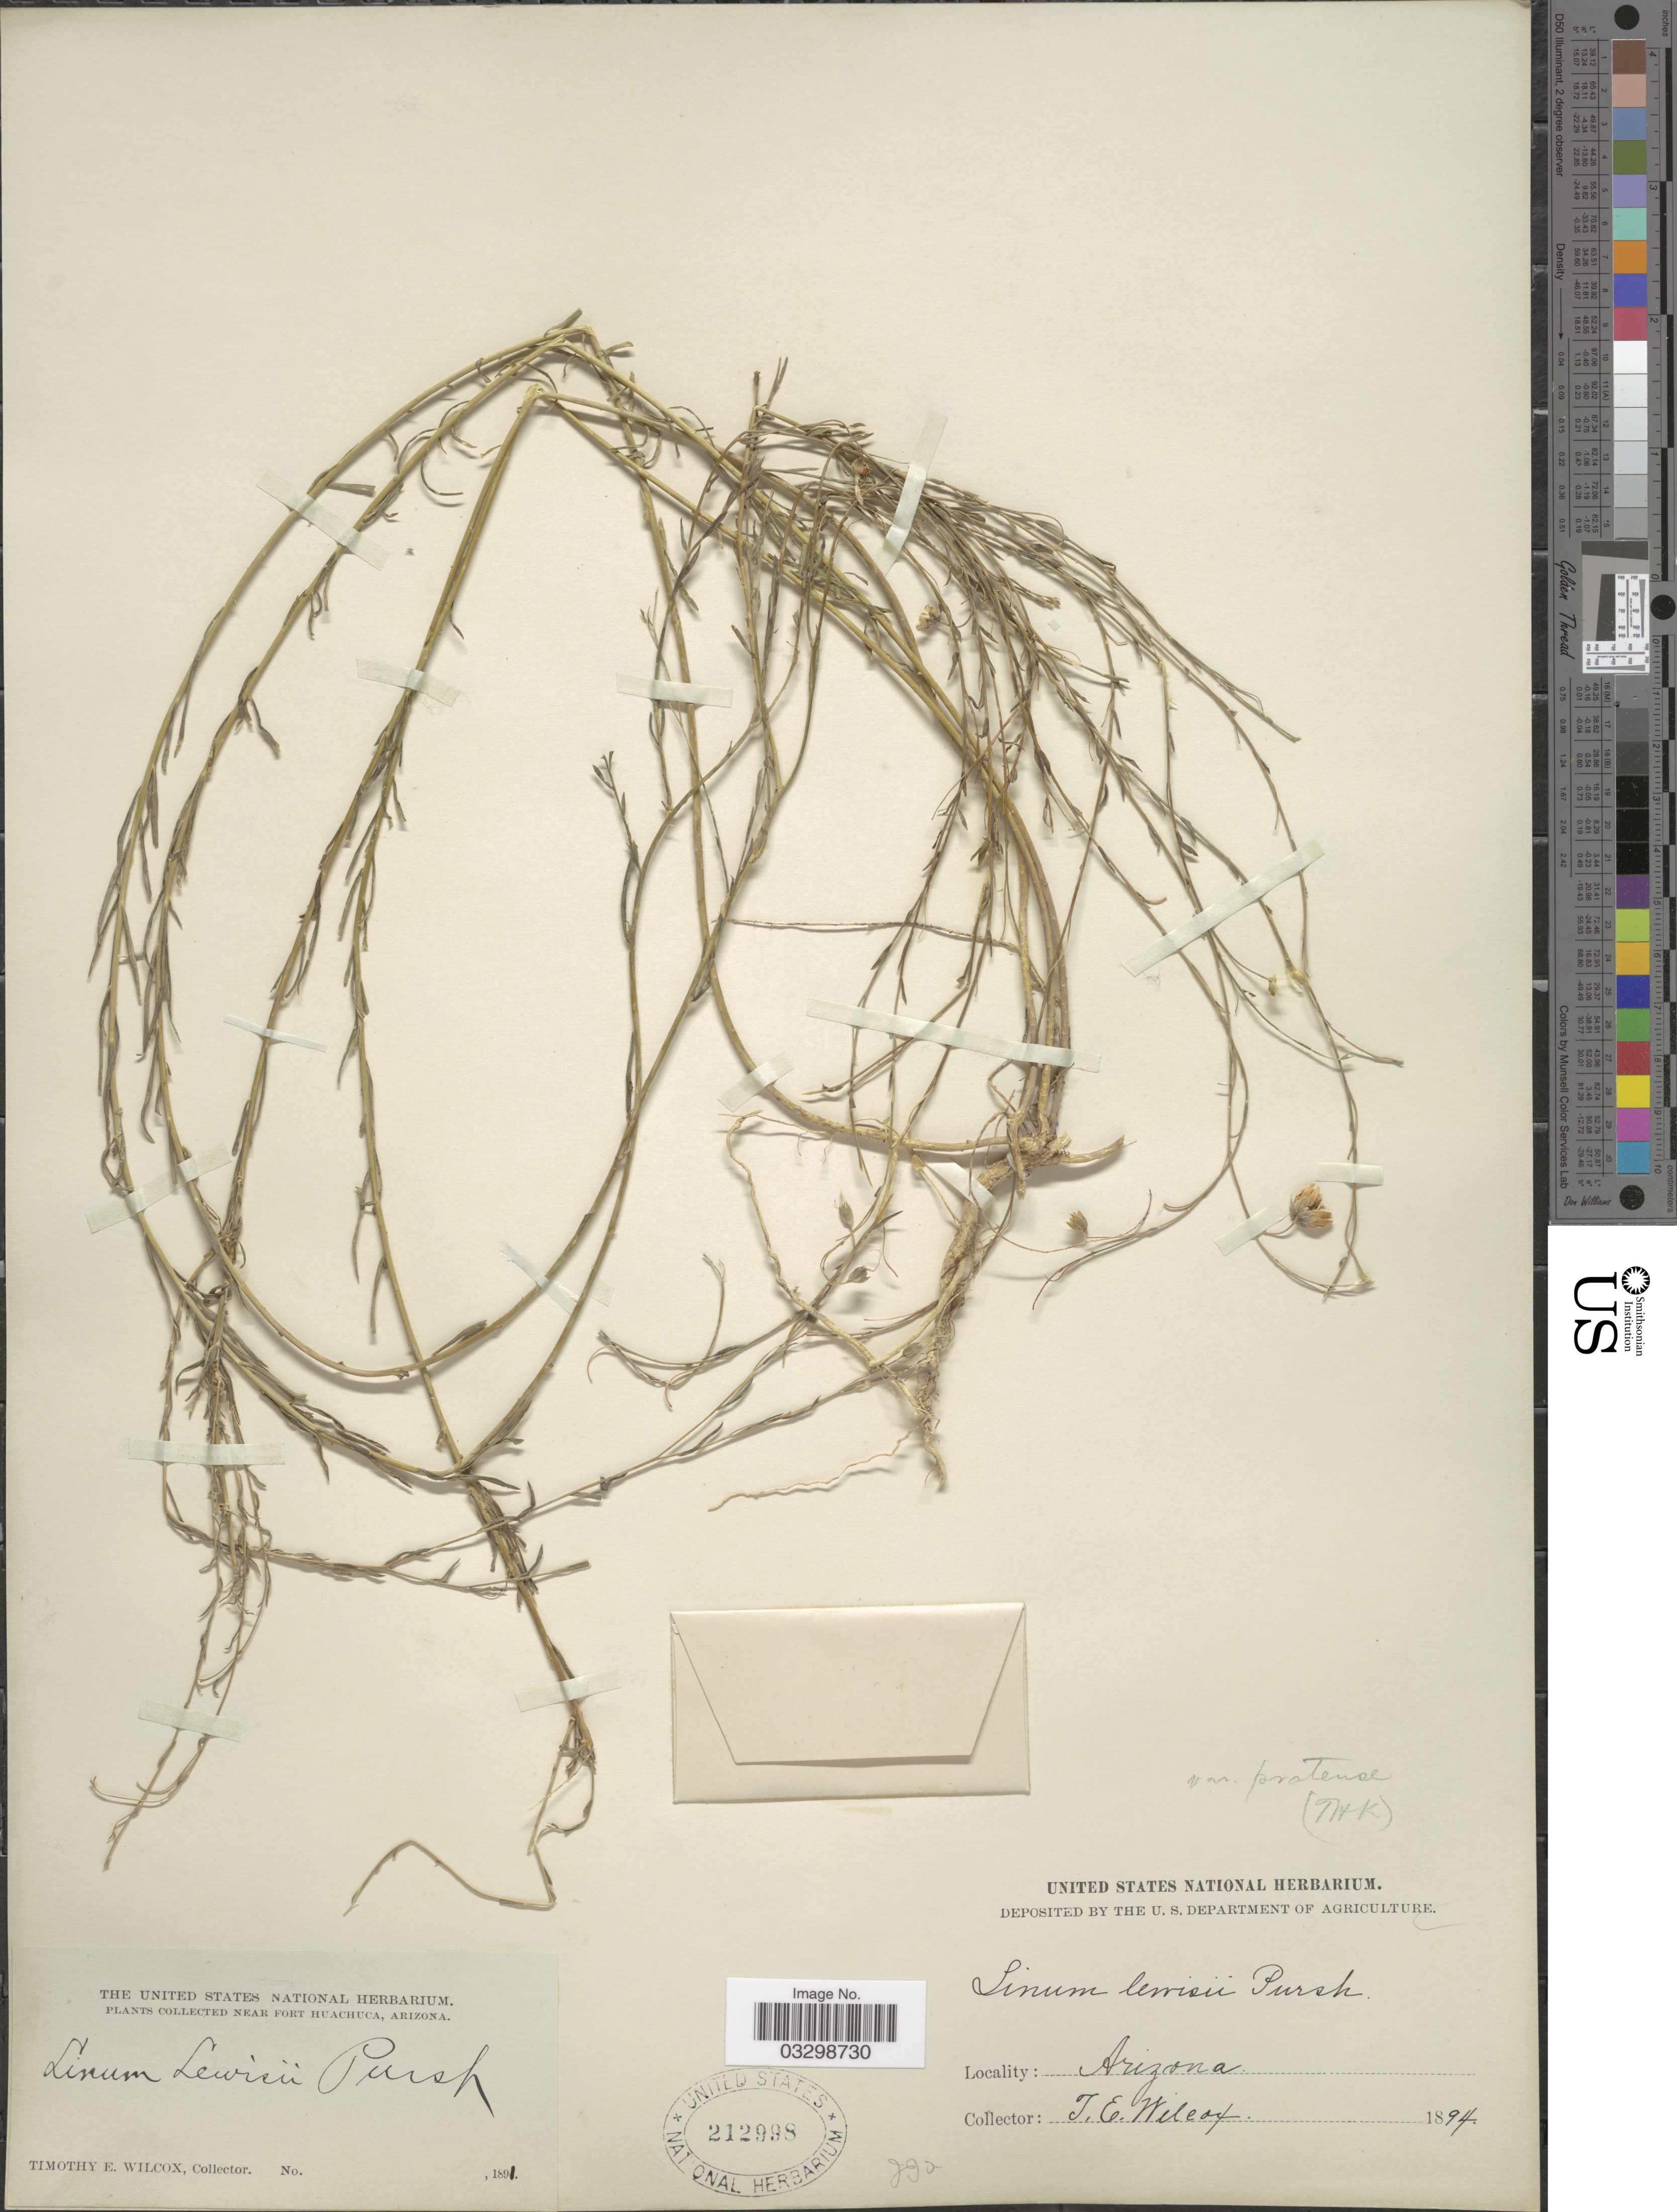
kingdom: Plantae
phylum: Tracheophyta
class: Magnoliopsida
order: Malpighiales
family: Linaceae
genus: Linum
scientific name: Linum lewisii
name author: Pursh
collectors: T. E. Wilcox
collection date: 1891/1894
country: United States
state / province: Arizona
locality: Near Fort Huachuca.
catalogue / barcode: US 212998